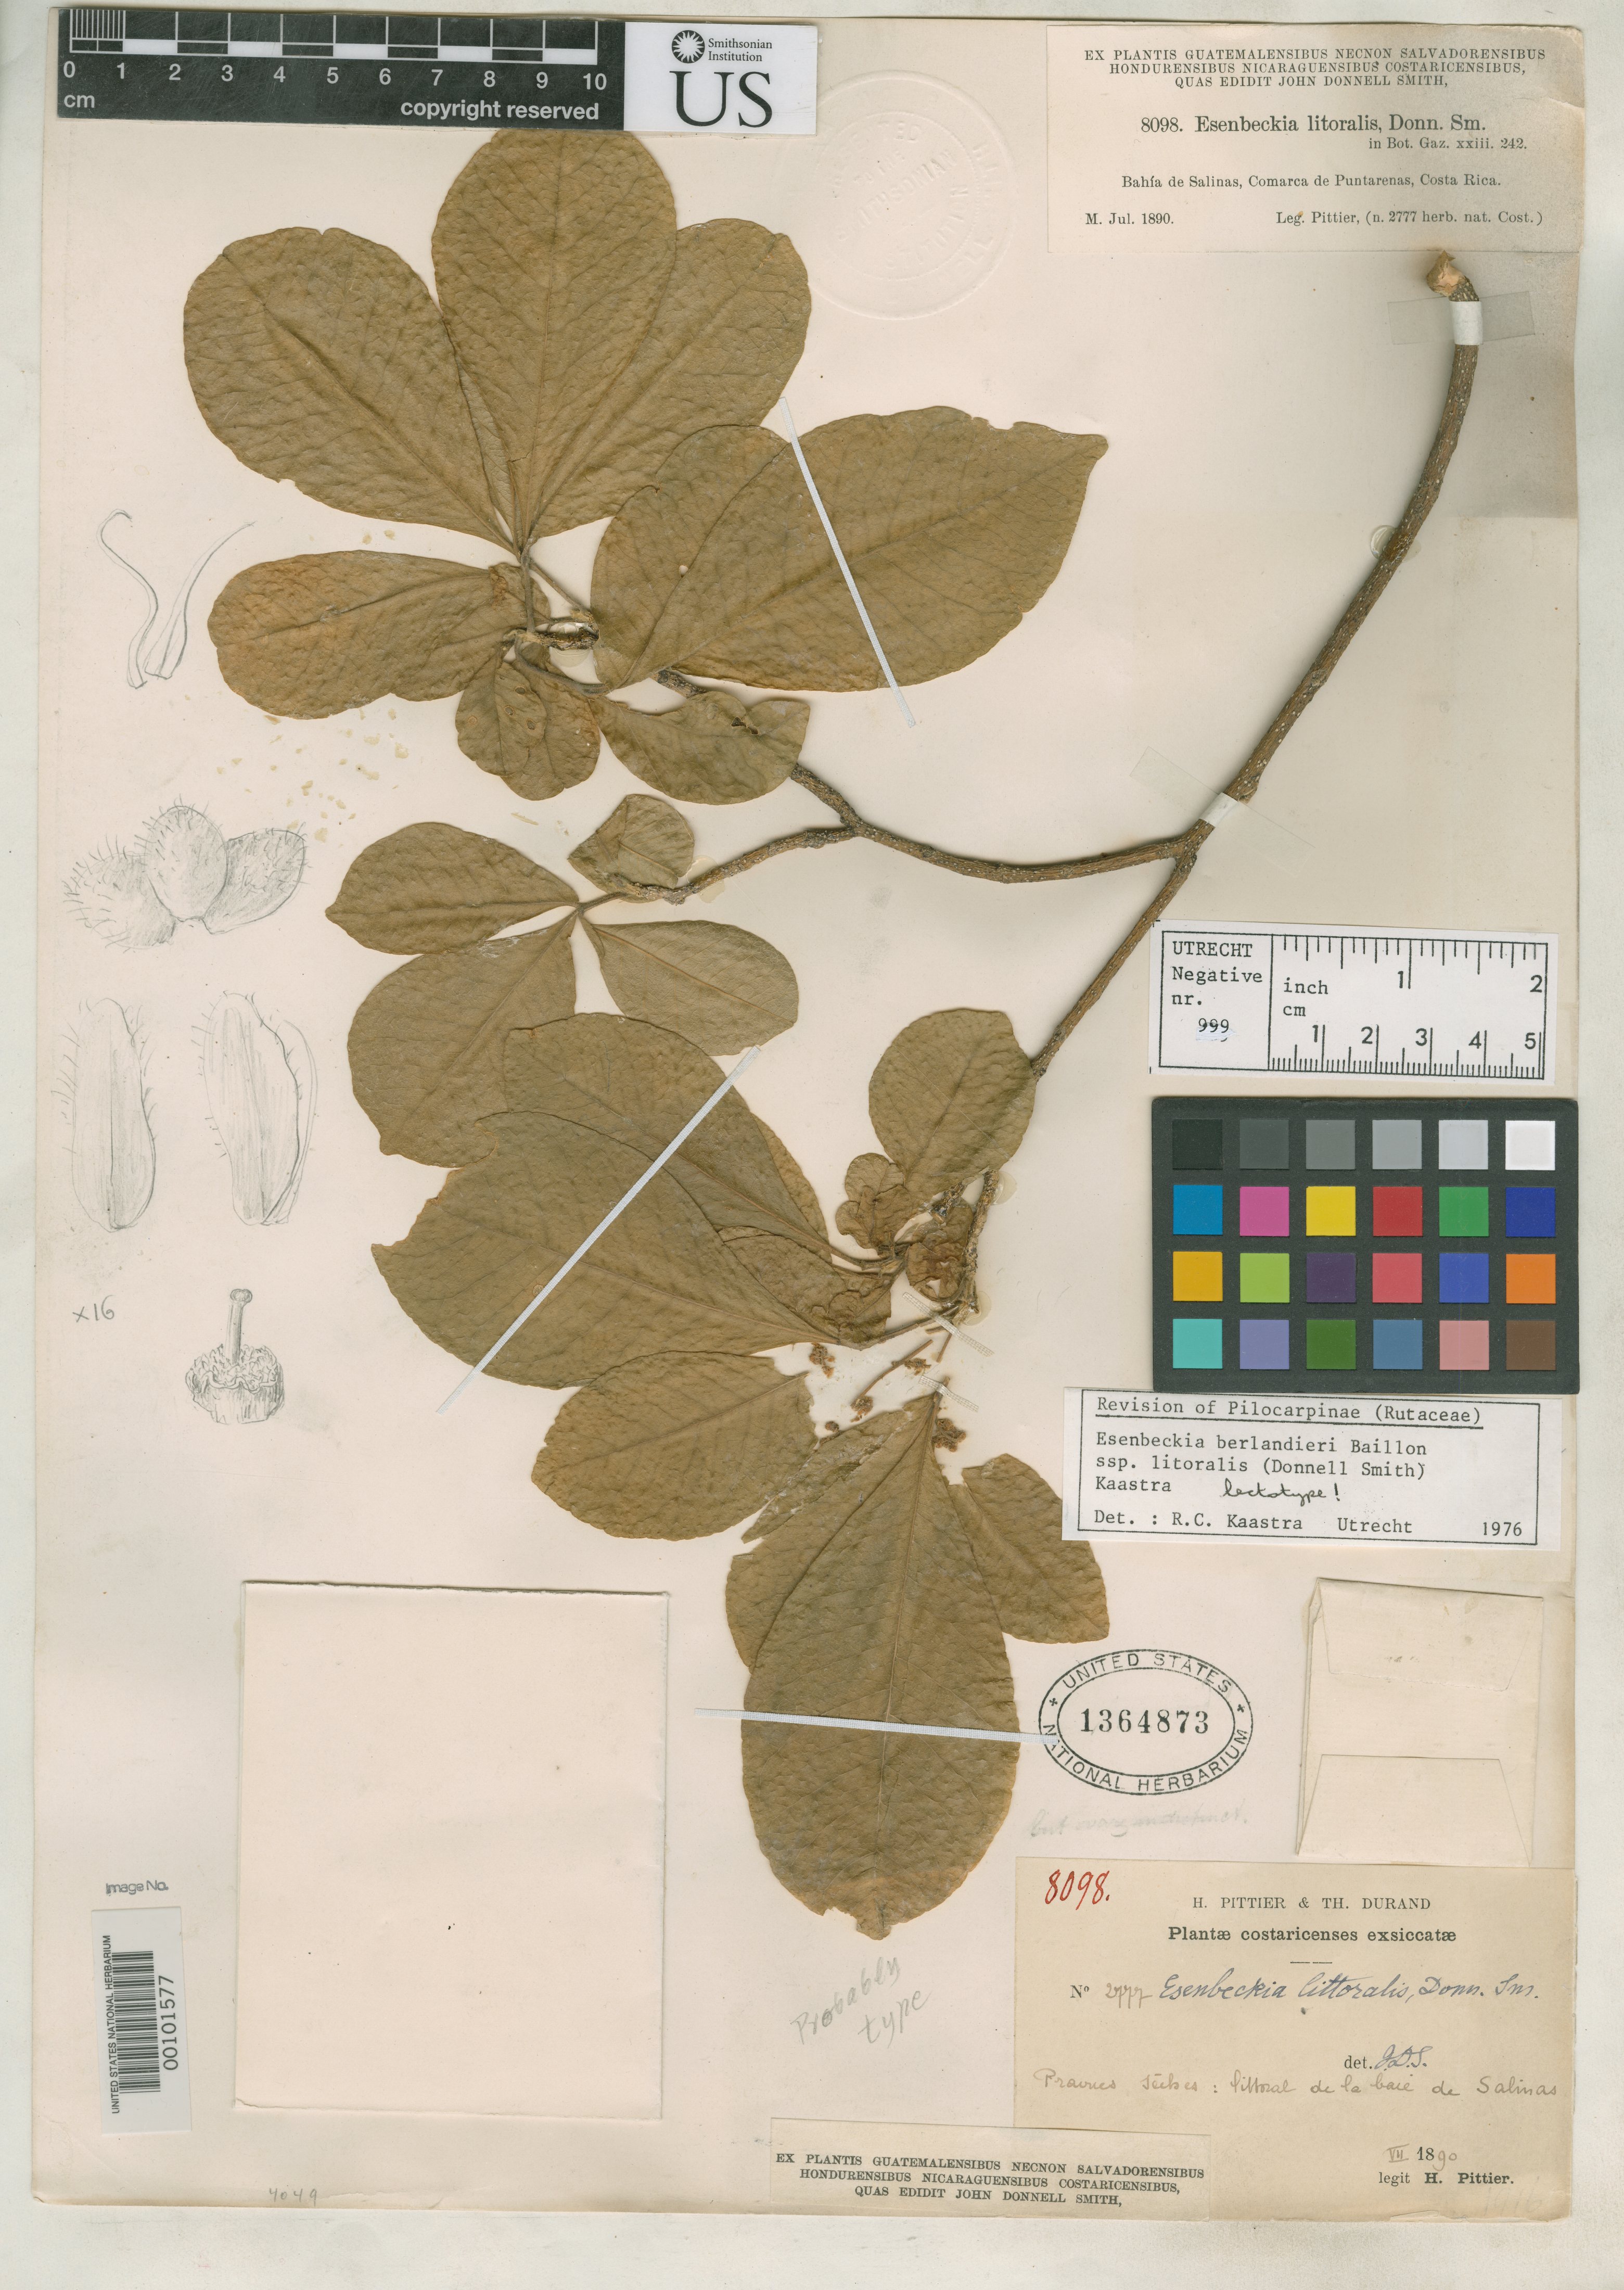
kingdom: Plantae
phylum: Tracheophyta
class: Magnoliopsida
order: Sapindales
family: Rutaceae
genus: Esenbeckia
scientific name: Esenbeckia litoralis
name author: Donn. Sm.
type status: Lectotype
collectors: H. F. Pittier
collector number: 2777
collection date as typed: Jul 1890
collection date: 1890-07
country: Costa Rica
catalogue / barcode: US 1364873